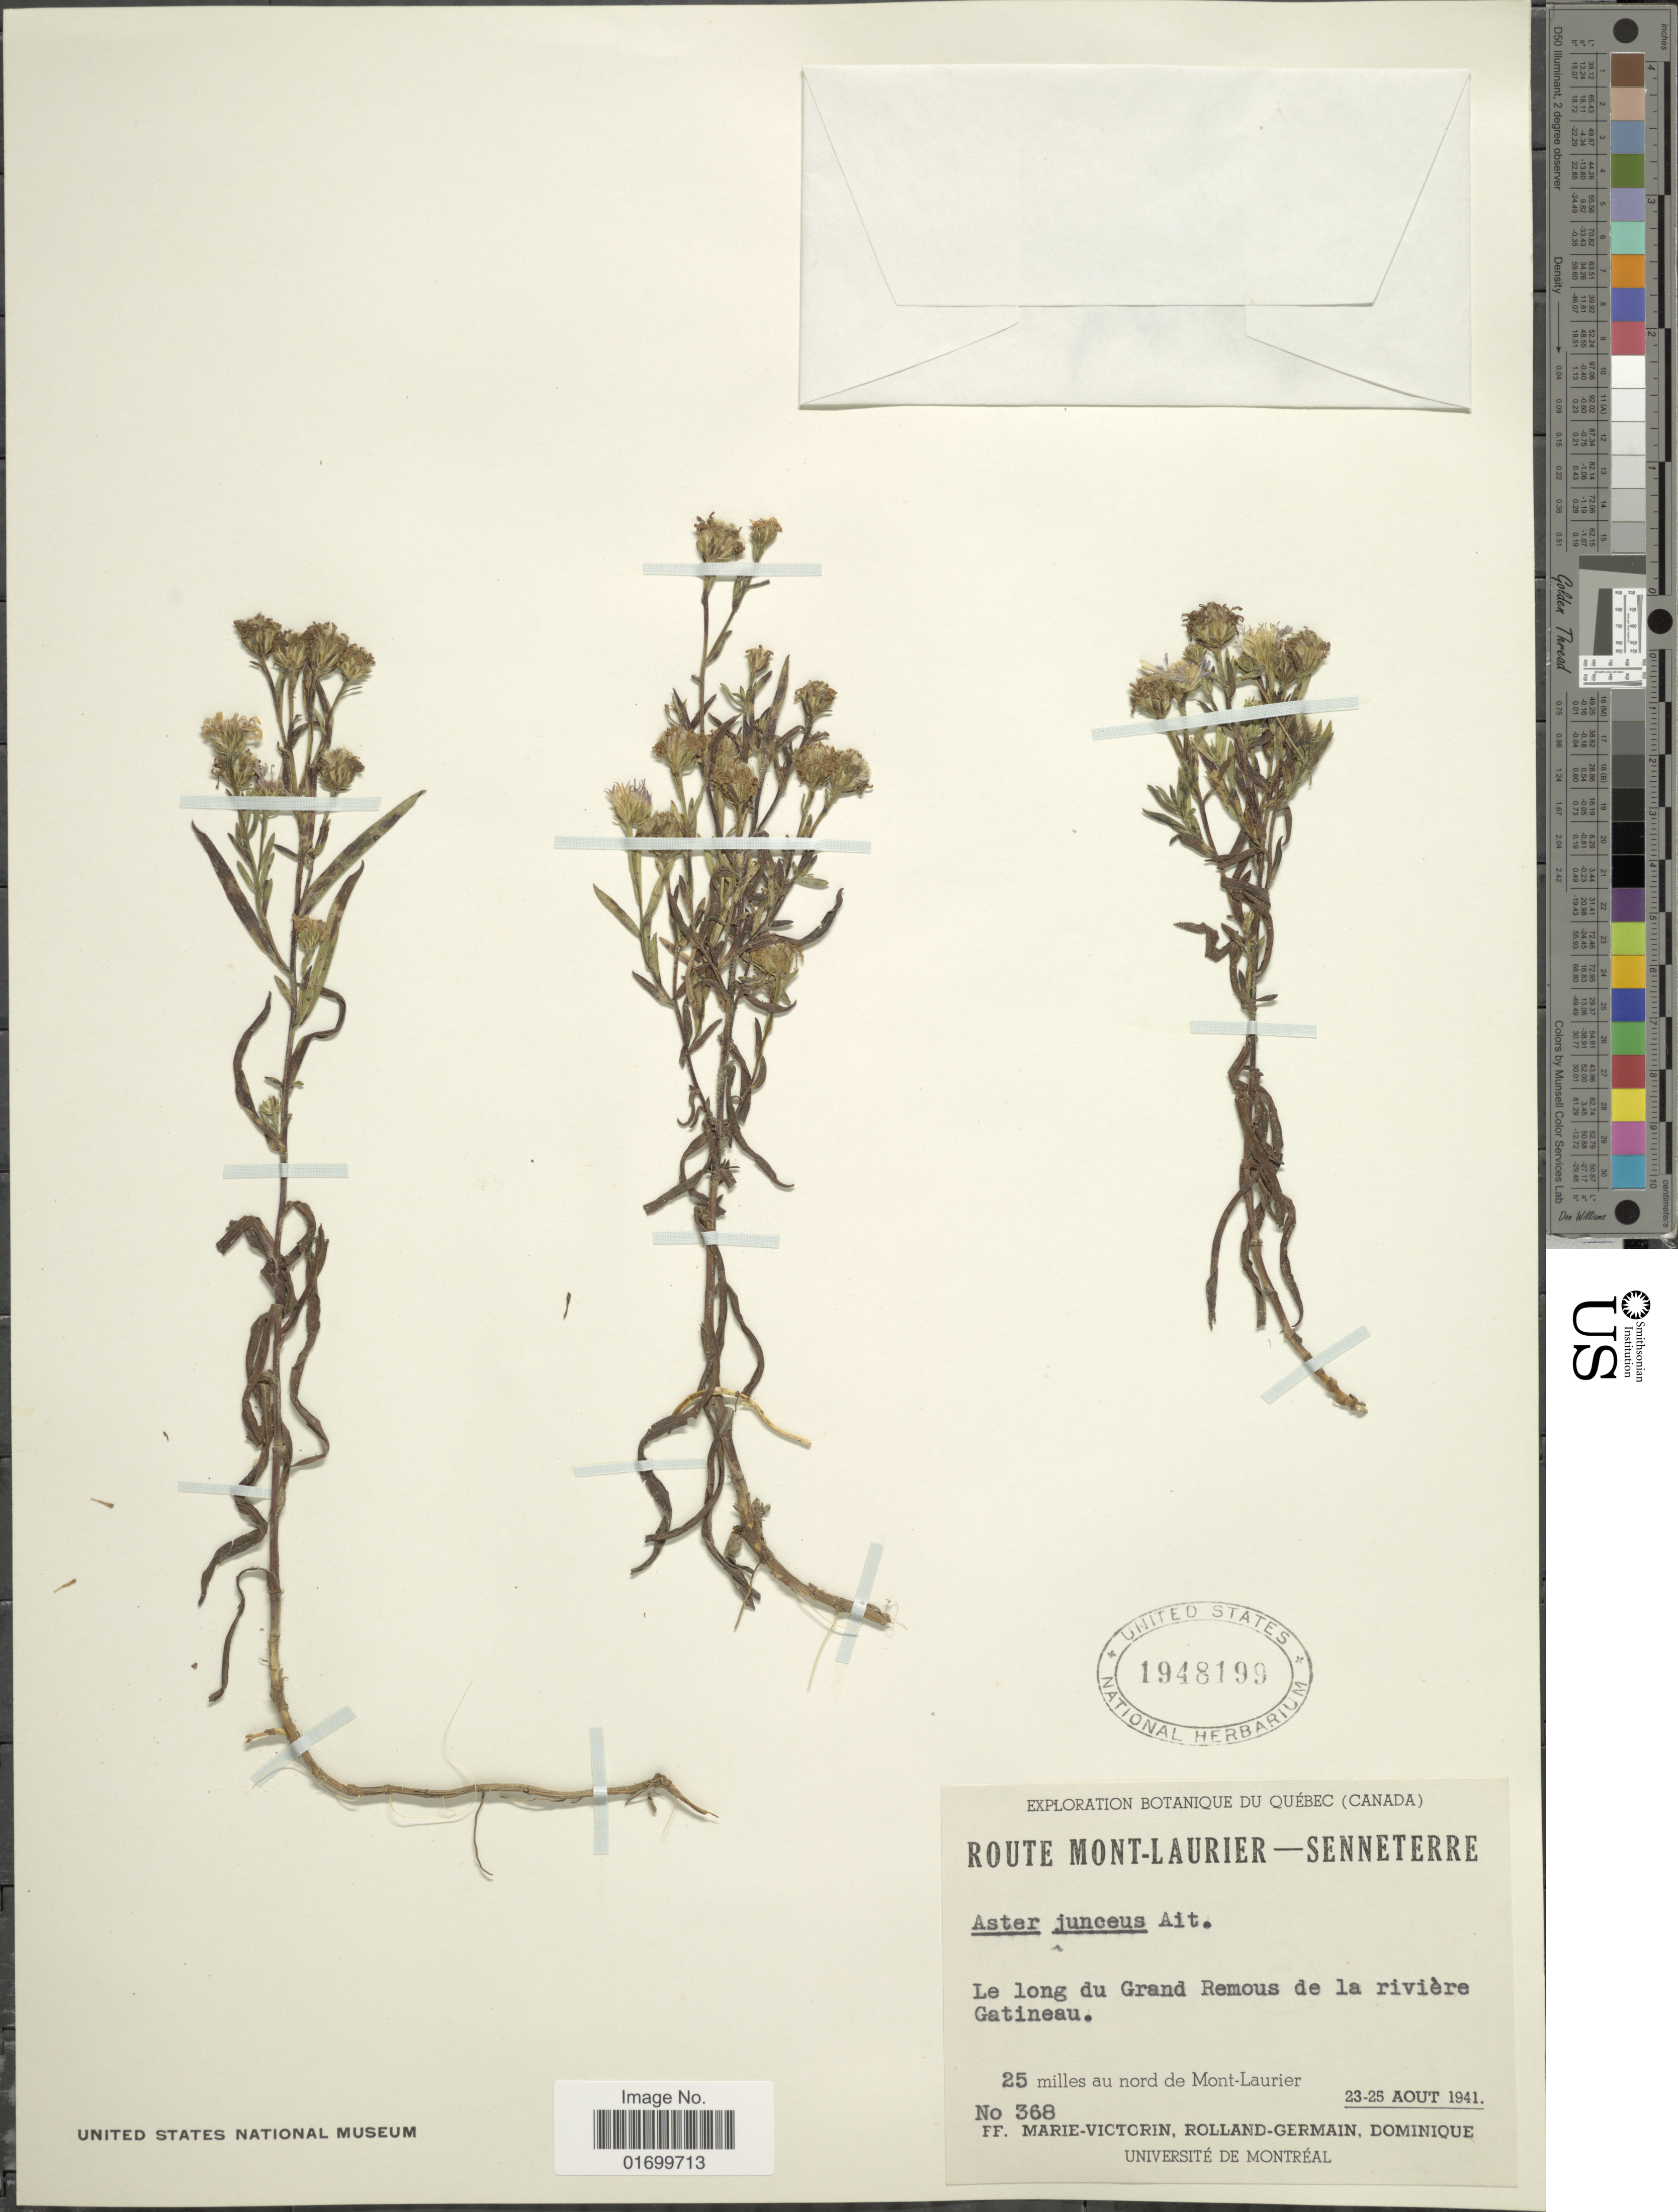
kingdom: Plantae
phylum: Tracheophyta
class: Magnoliopsida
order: Asterales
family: Asteraceae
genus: Symphyotrichum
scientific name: Symphyotrichum boreale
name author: (Torr. & A. Gray) Á. Löve & D. Löve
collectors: Fr. Marie-Victorin, Rolland-Germain & Dominique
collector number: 368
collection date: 1941-08-23/1941-08-25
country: Canada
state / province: Quebec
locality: Route Mont-Laurier-Senneterre, Le long du Grand Remous de la rivière Gatineau, 25 miles au nord de Mont-Laurier.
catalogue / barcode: US 1948199